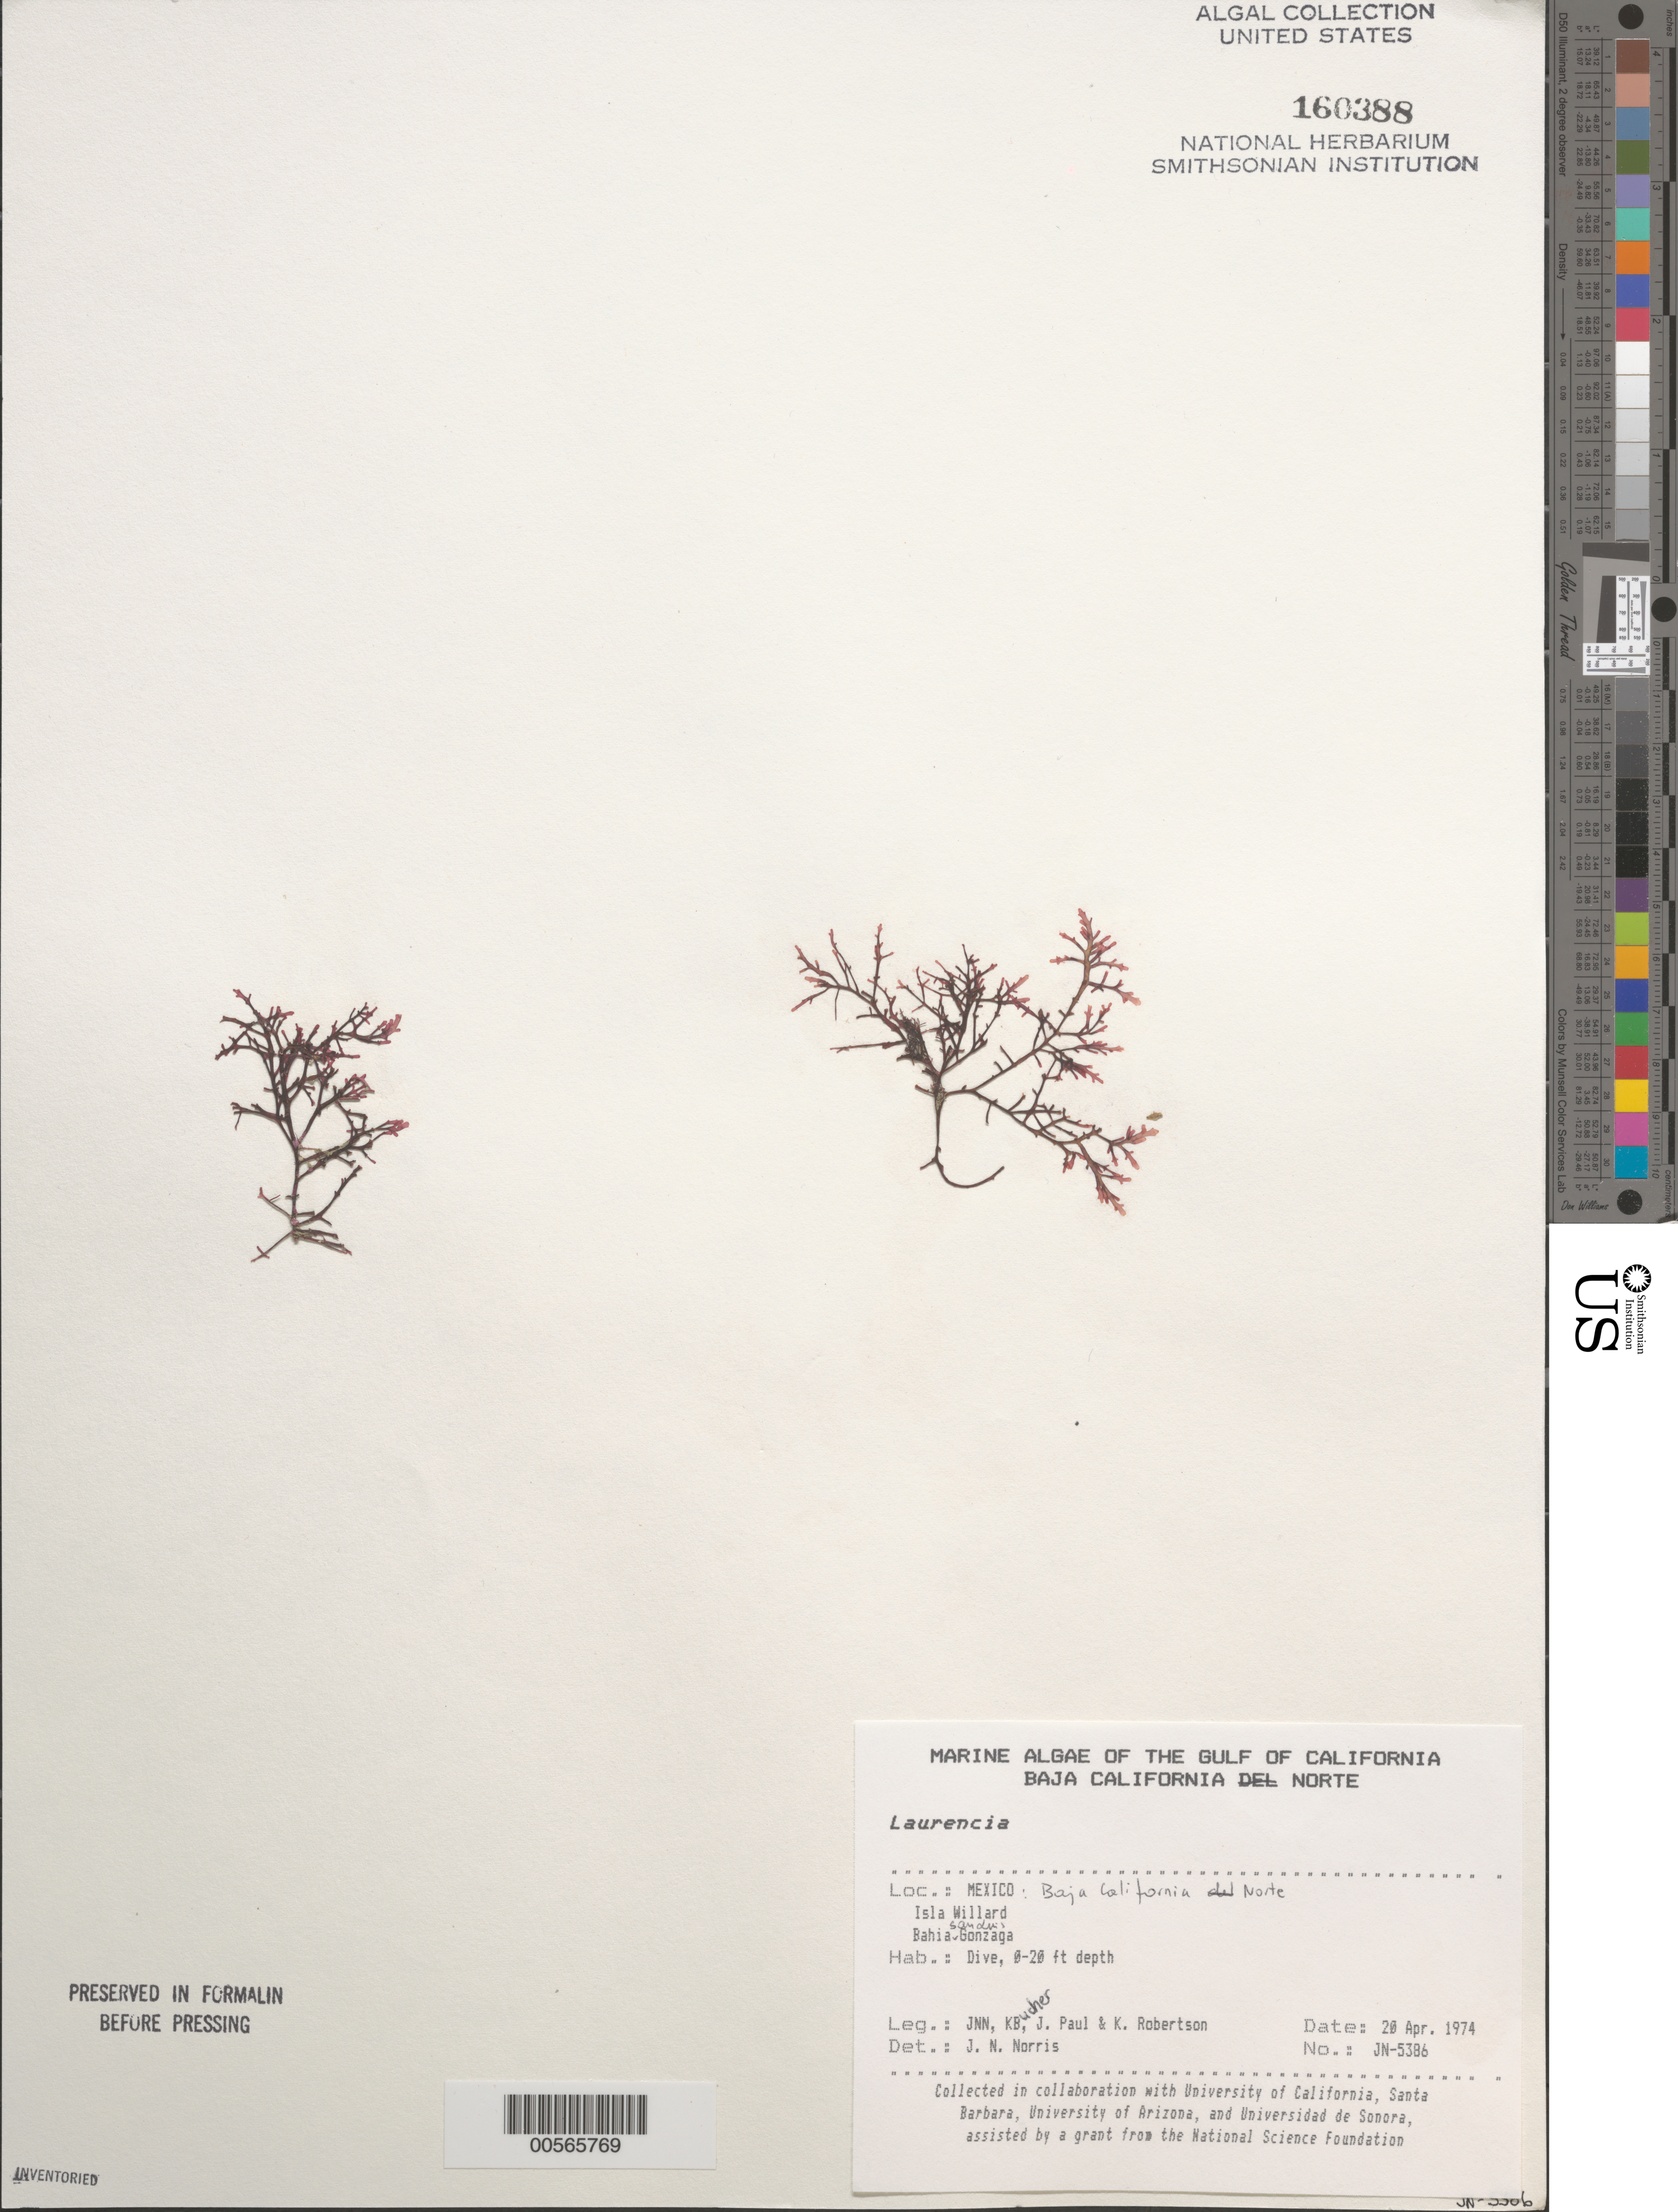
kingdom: Plantae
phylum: Rhodophyta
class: Florideophyceae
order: Ceramiales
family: Rhodomelaceae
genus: Laurencia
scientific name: Laurencia sp.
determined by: Norris, James N.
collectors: J. N. Norris, K. E. Bucher, J. Paul & K. Robertson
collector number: JN-5386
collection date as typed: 20 Apr 1974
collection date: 1974-04-20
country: Mexico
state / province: Baja California Norte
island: Isla Willard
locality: Bahia San Luis Gonzaga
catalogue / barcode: US 160388